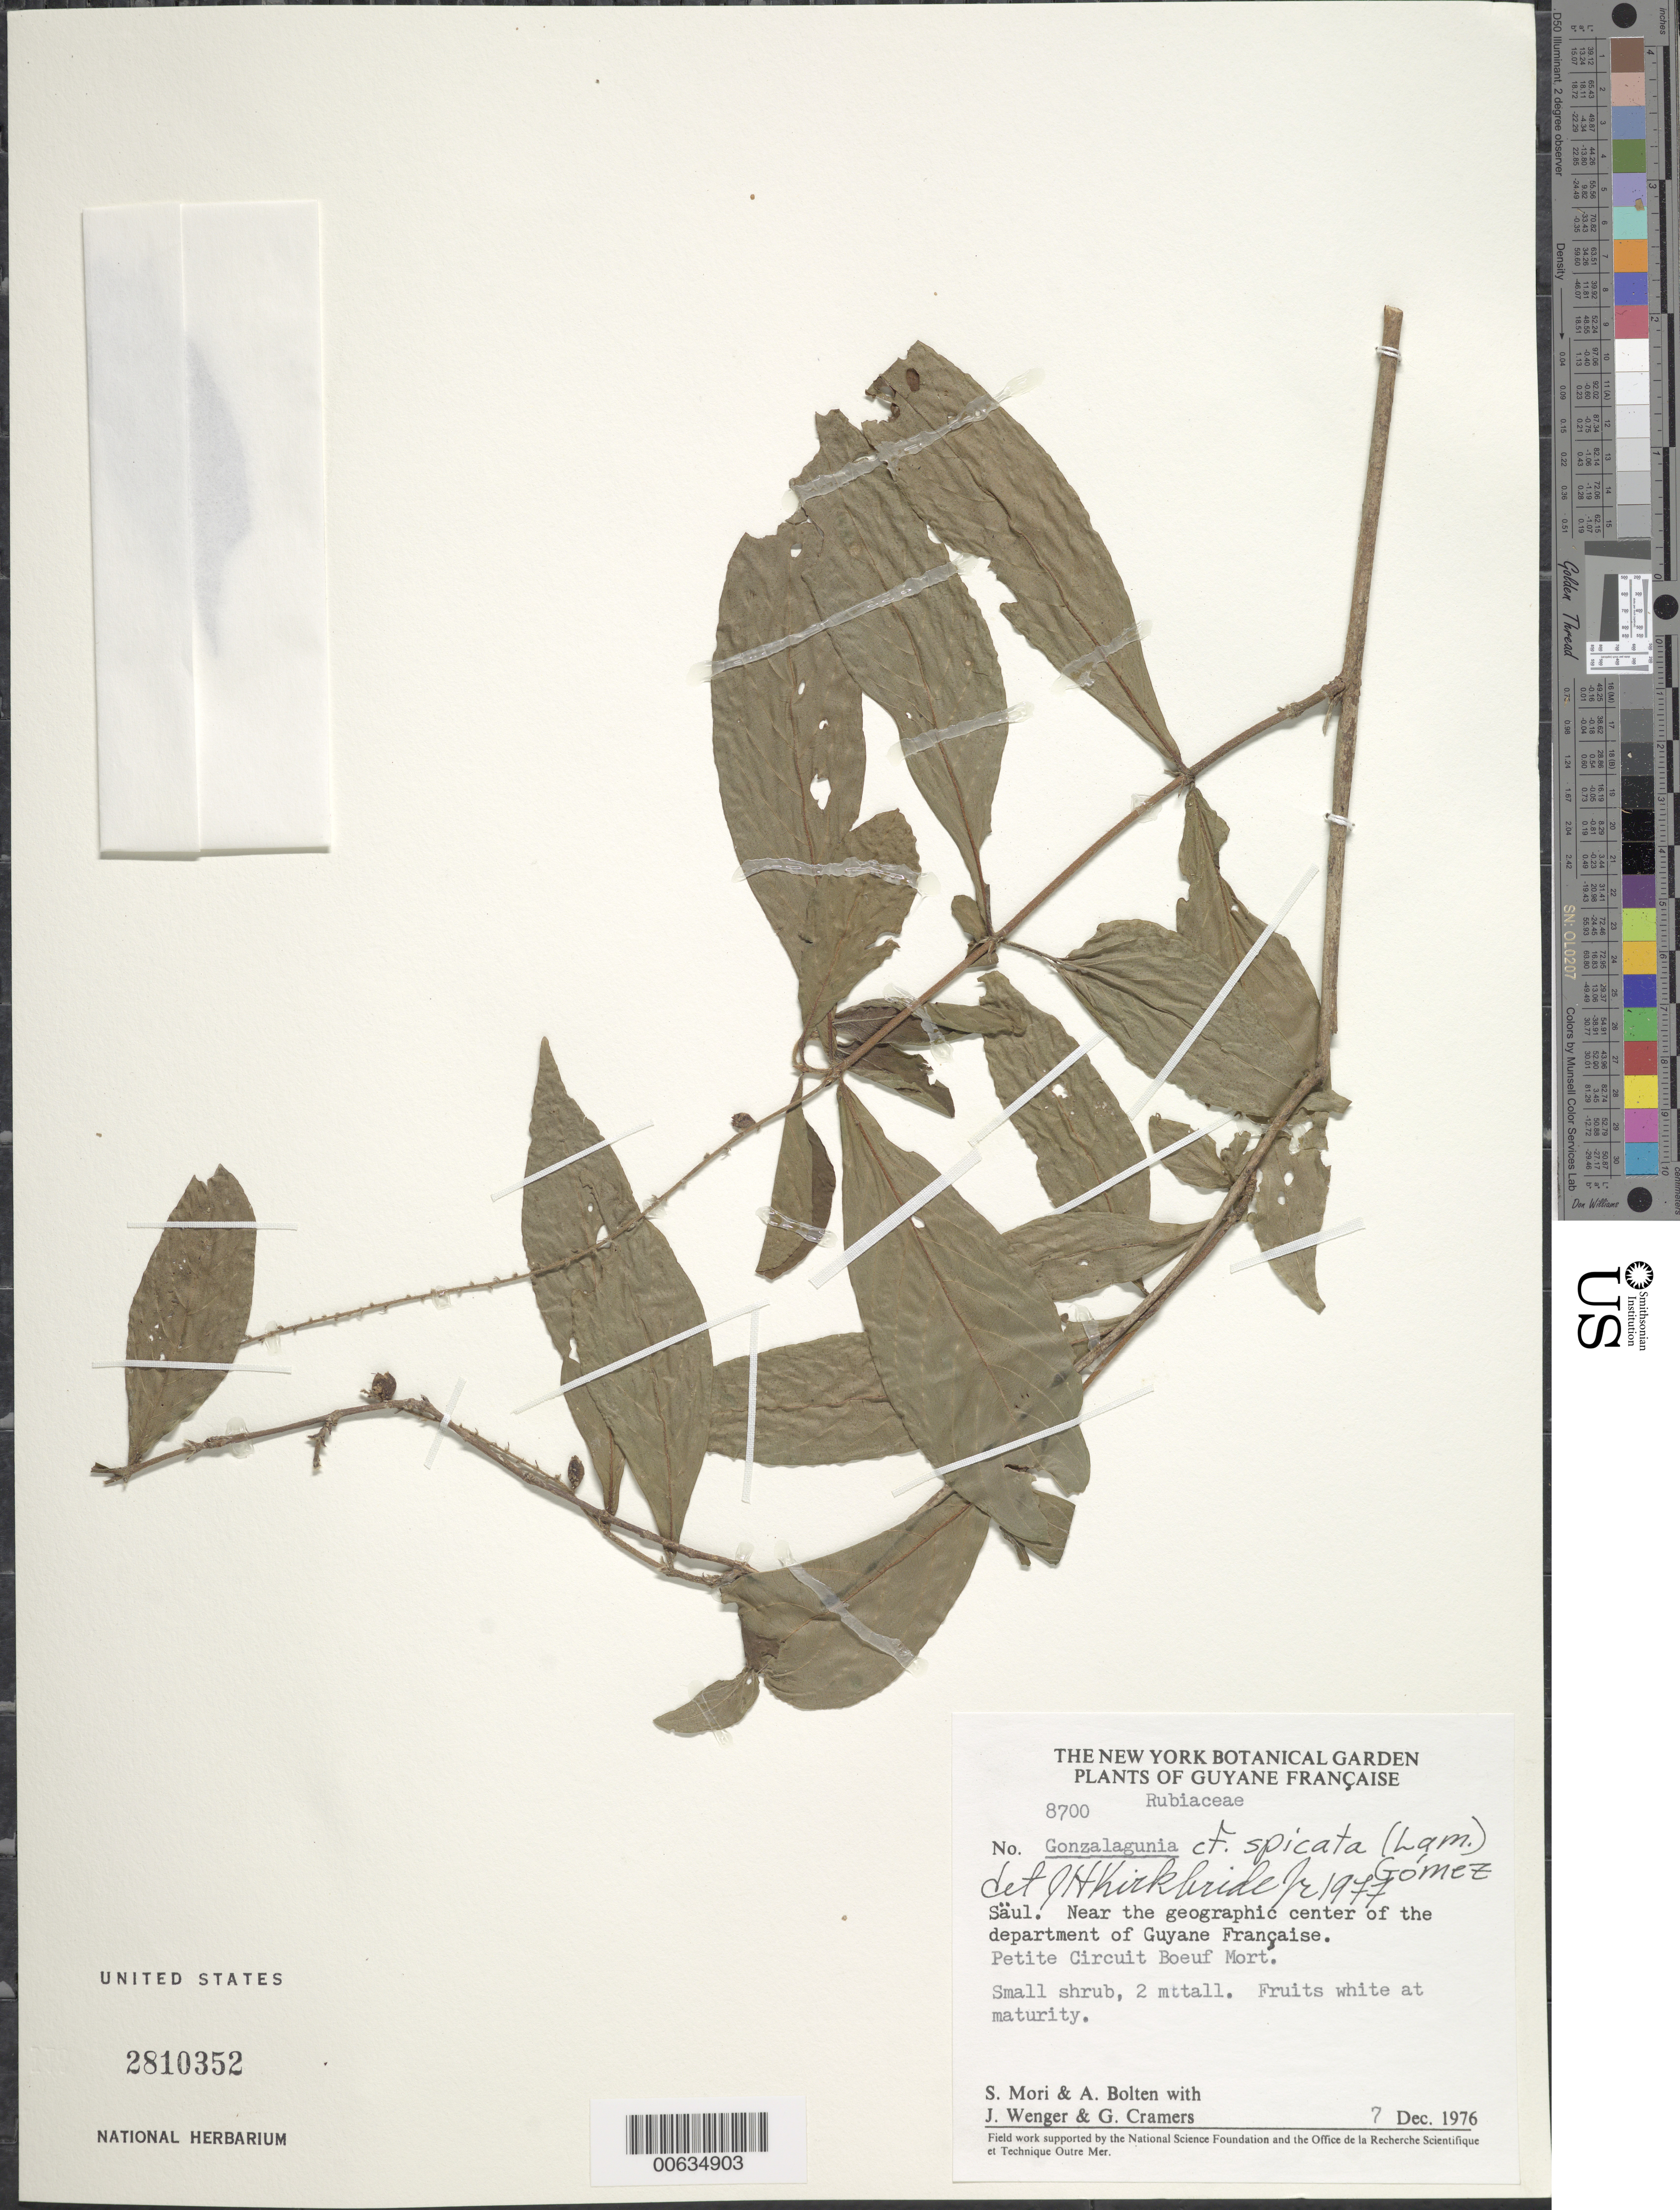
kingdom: Plantae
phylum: Tracheophyta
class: Magnoliopsida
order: Gentianales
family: Rubiaceae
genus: Gonzalagunia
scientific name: Gonzalagunia spicata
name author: (Lam.) M. Gómez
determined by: Kirkbride, J. H.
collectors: S. Mori, A. Bolten, J. Wenger & G. Cremers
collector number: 8700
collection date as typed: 7-Dec-76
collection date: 1976-12-07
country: French Guiana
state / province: Saint-Laurent-du-Maroni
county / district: Saül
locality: Saül, Petite Circuit Boeuf Mort, near the geographic center of the dept. of Guyane Francaise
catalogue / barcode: US 2810352